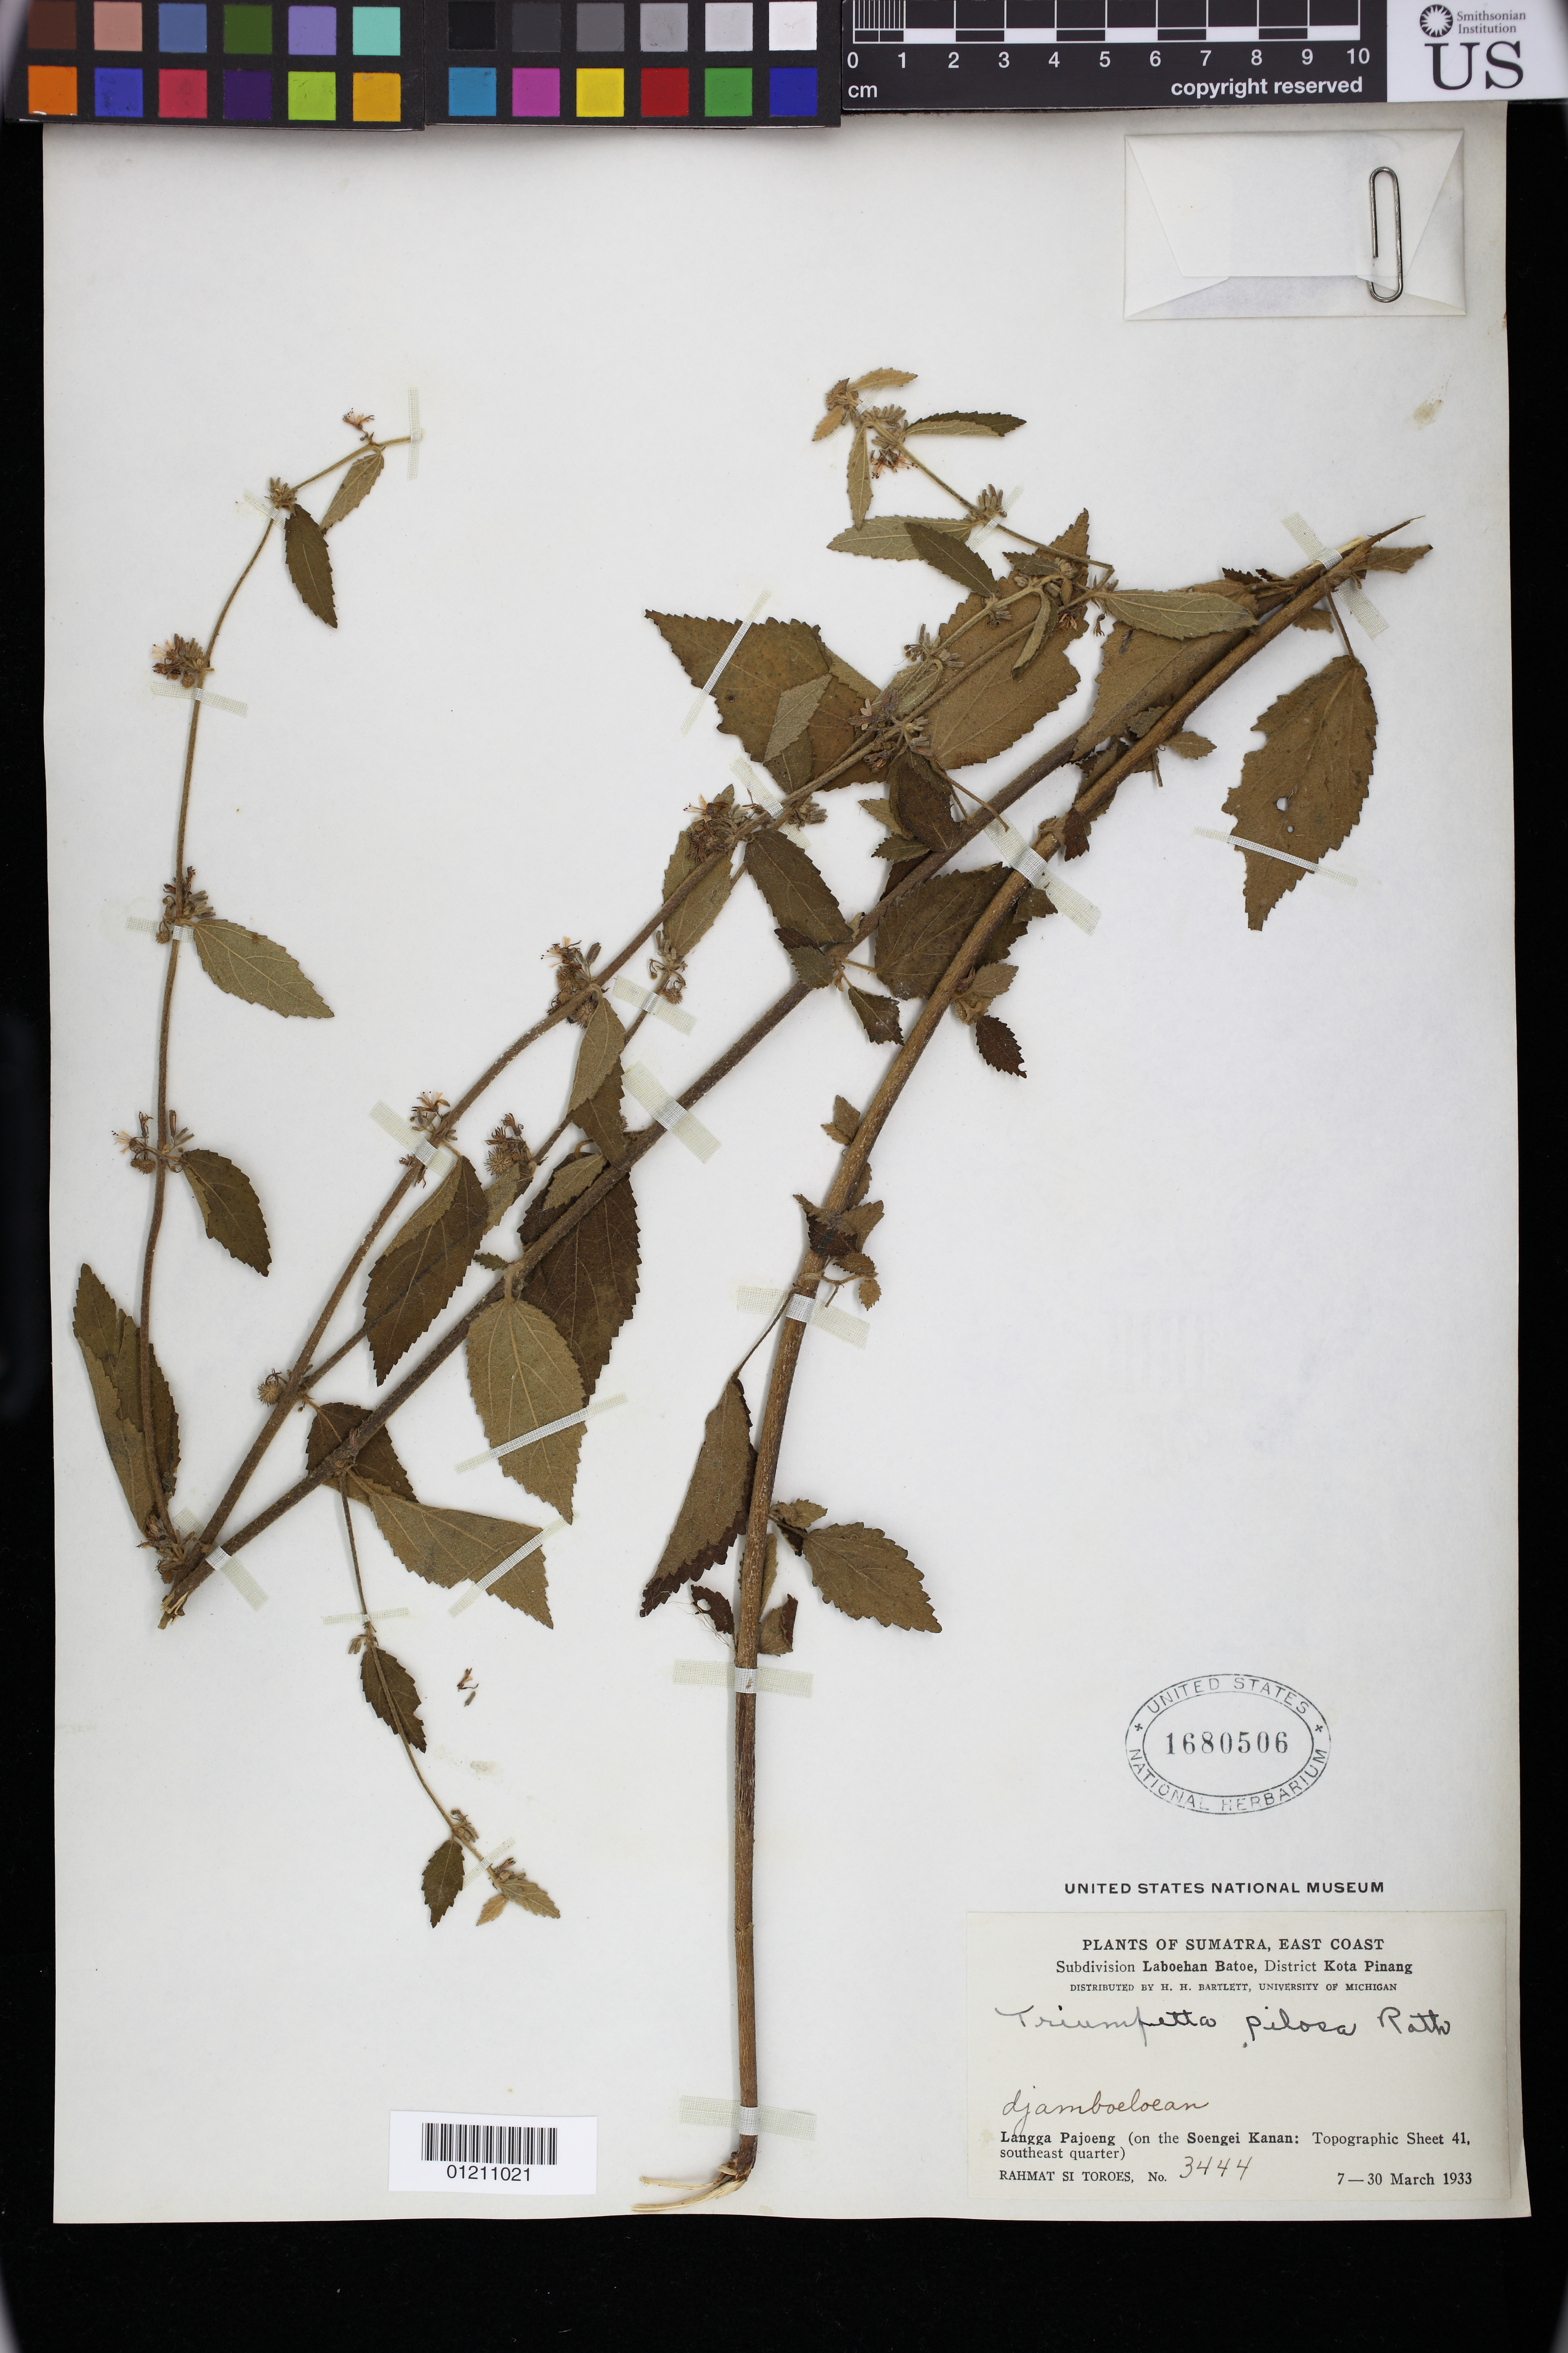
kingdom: Plantae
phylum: Tracheophyta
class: Magnoliopsida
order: Malvales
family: Malvaceae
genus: Triumfetta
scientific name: Triumfetta pilosa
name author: Roth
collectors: Rahmat Si Boeea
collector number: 3444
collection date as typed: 07 Mar 1933 to 30 Mar 1933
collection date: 1933-03-07/1933-03-30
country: Indonesia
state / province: Sumatra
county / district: Sumatera Utara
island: Sumatra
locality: Sumatra, East Coast: Subdivision Laboehan Batoe, District Kota Pinang. Langga Pajoeng (on the Soengei Kanan: Topographic Sheet 41, southeast quarter)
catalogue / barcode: US 1680506